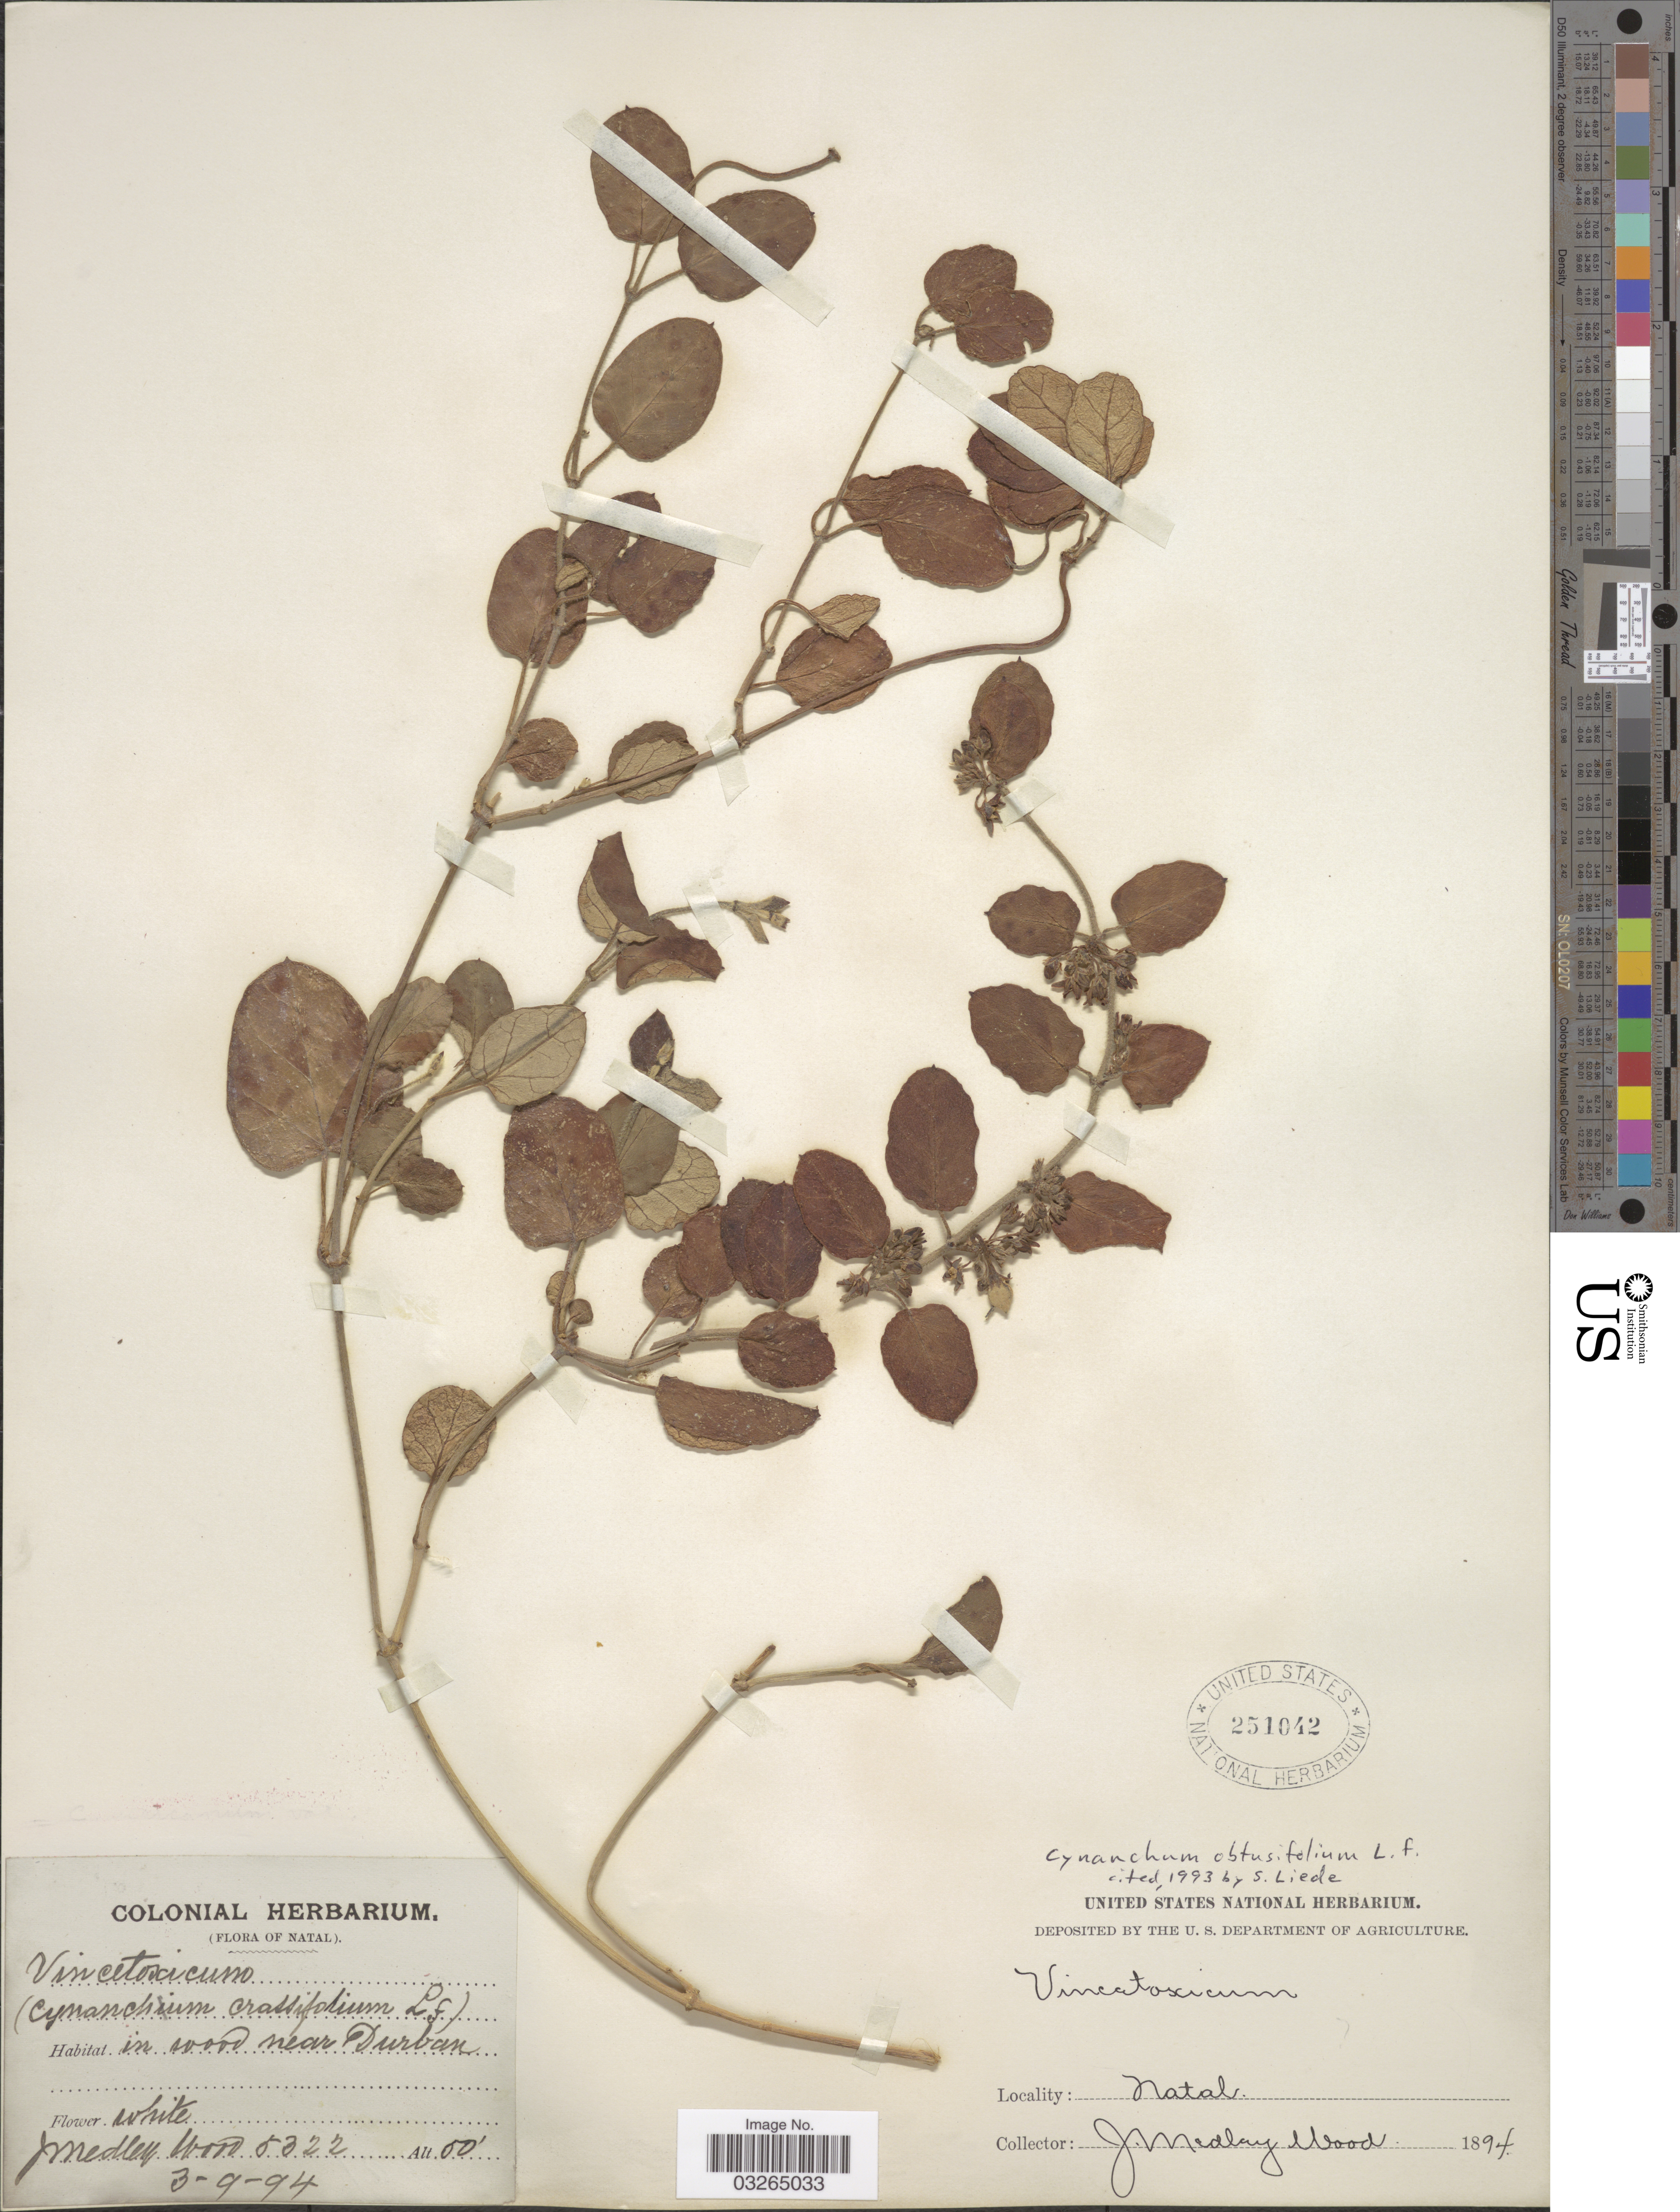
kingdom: Plantae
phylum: Tracheophyta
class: Magnoliopsida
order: Gentianales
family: Apocynaceae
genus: Cynanchum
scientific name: Cynanchum obtusifolium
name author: L. f.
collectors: J. M. Wood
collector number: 5322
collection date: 1894-09-03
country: South Africa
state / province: KwaZulu-Natal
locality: Natal. In woods near Durban.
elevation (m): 15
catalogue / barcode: US 251042